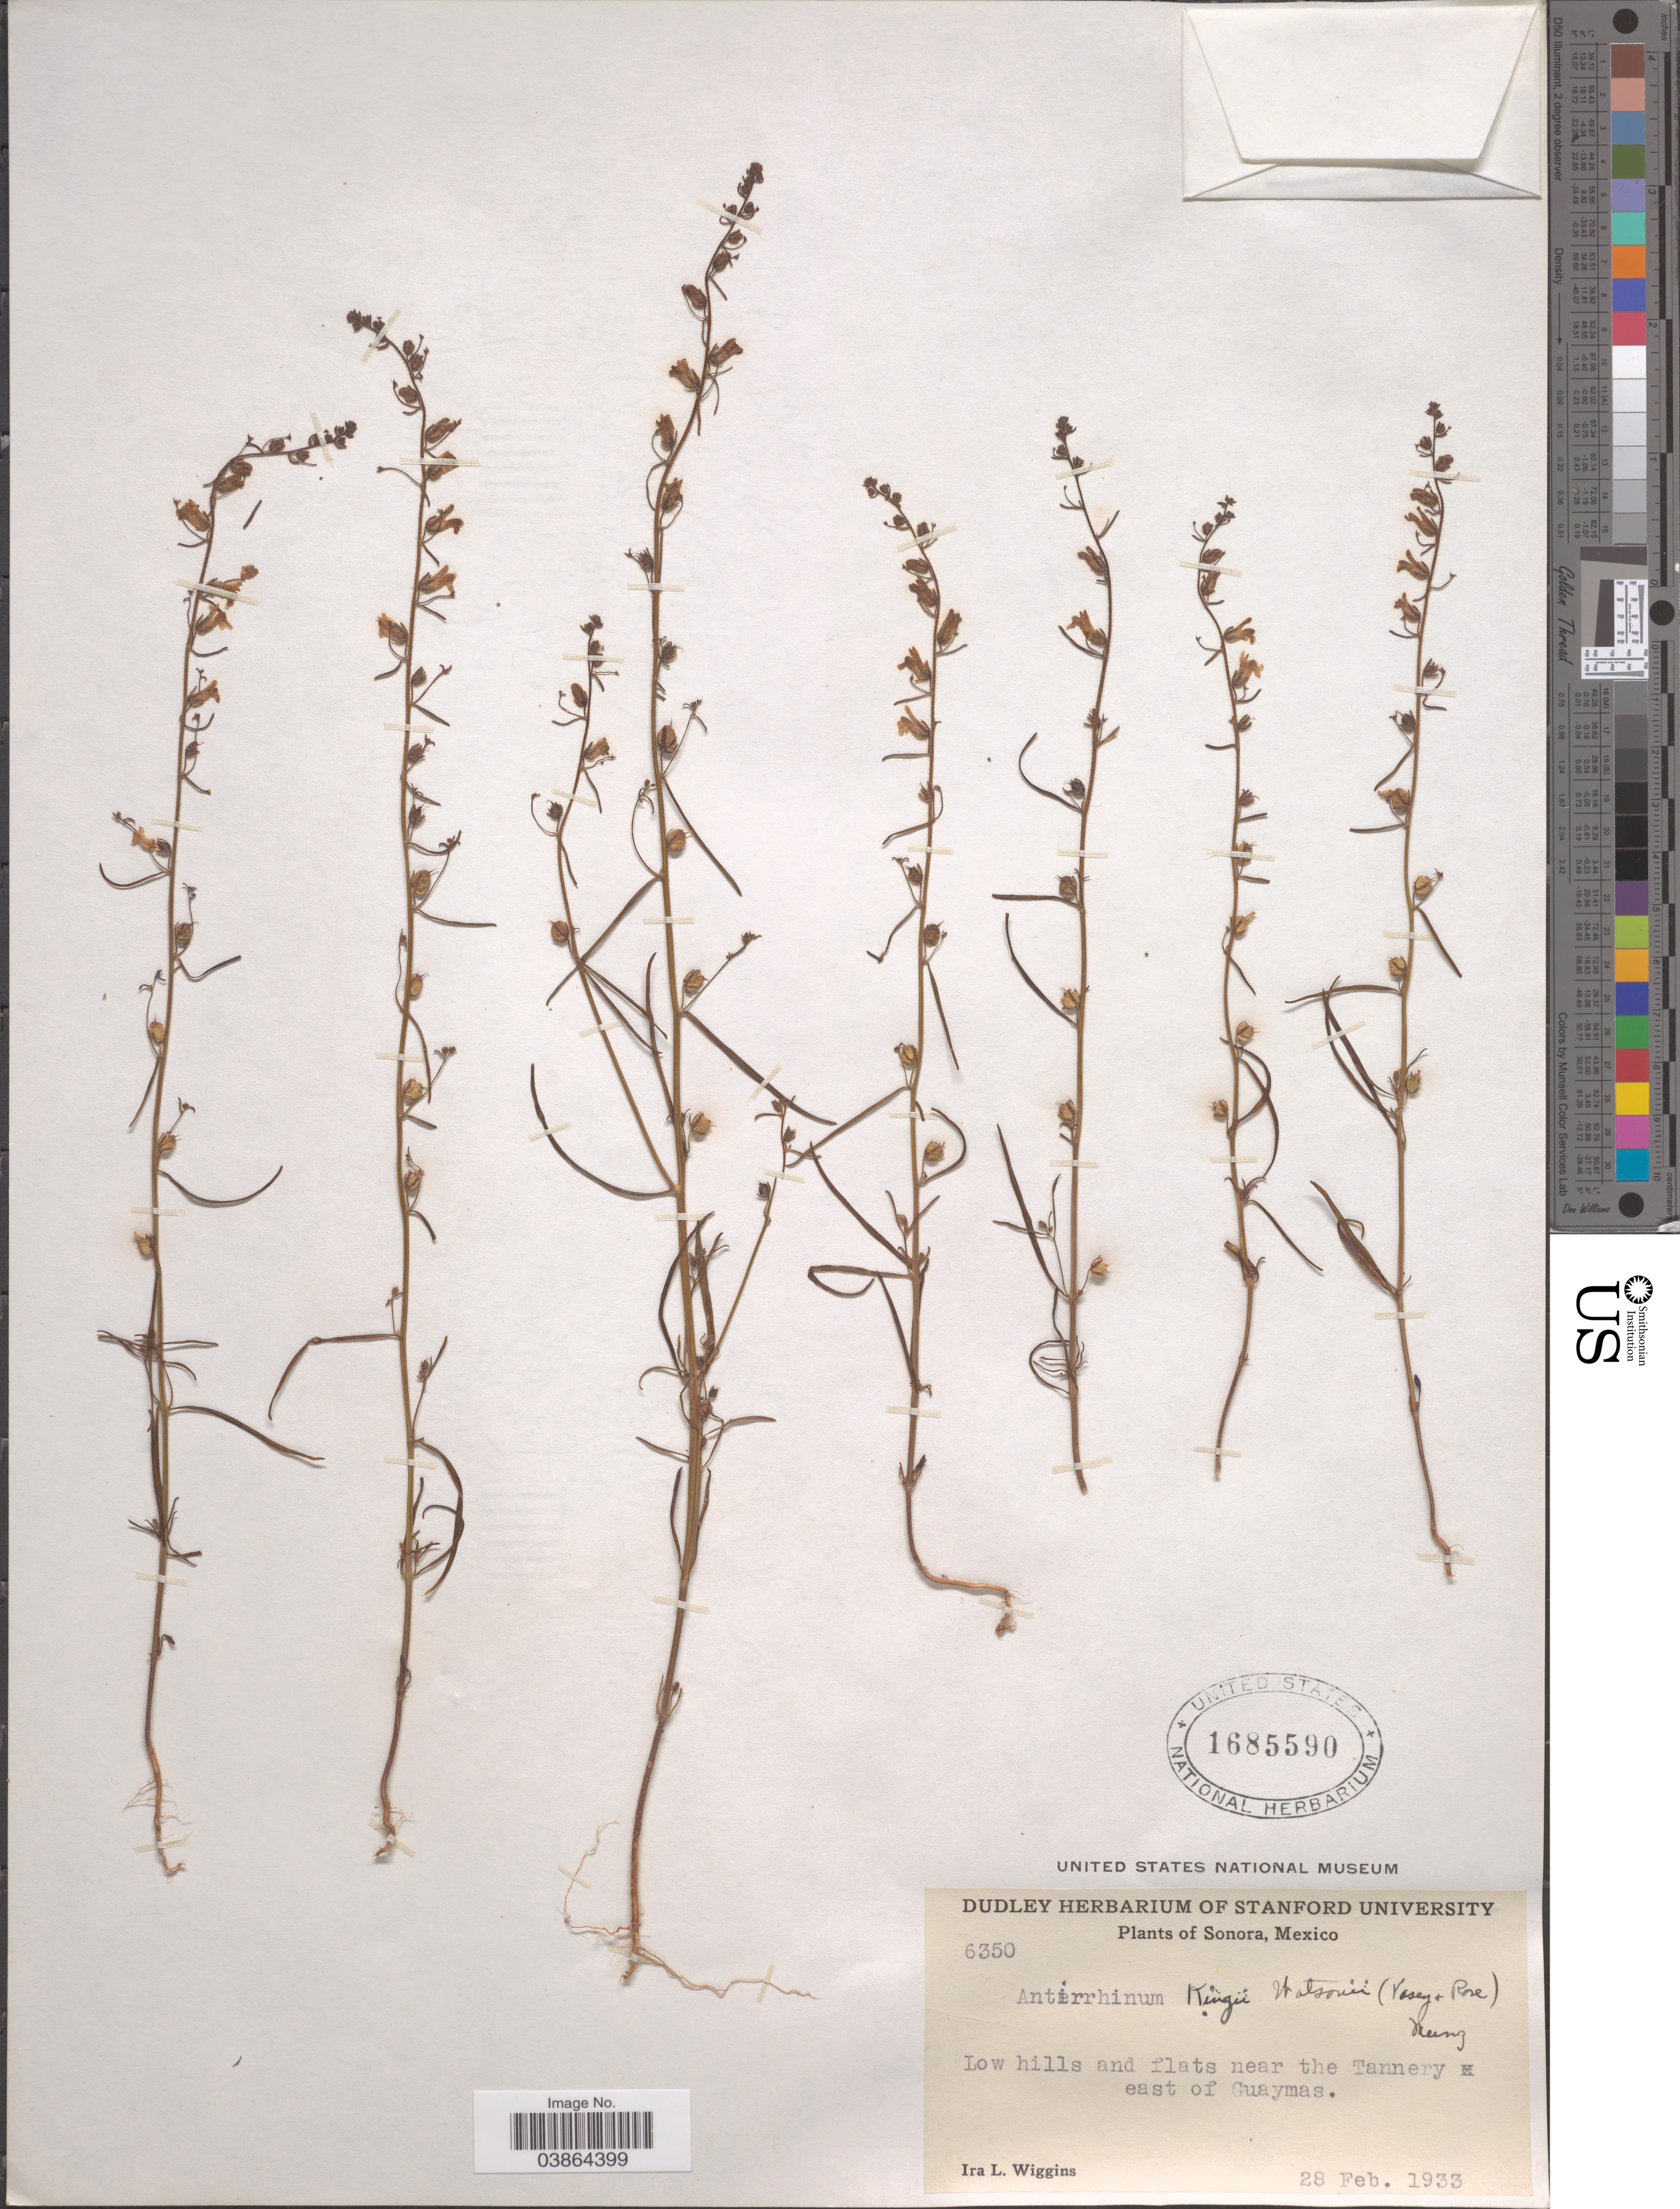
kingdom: Plantae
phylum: Tracheophyta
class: Magnoliopsida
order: Lamiales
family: Plantaginaceae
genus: Sairocarpus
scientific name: Sairocarpus kingii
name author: (S. Watson) D.A. Sutton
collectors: I. L. Wiggins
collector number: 6350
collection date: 1933-02-28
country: Mexico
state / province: Sonora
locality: Low hills and flats near the Tannery east of Guaymas.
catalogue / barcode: US 1685590